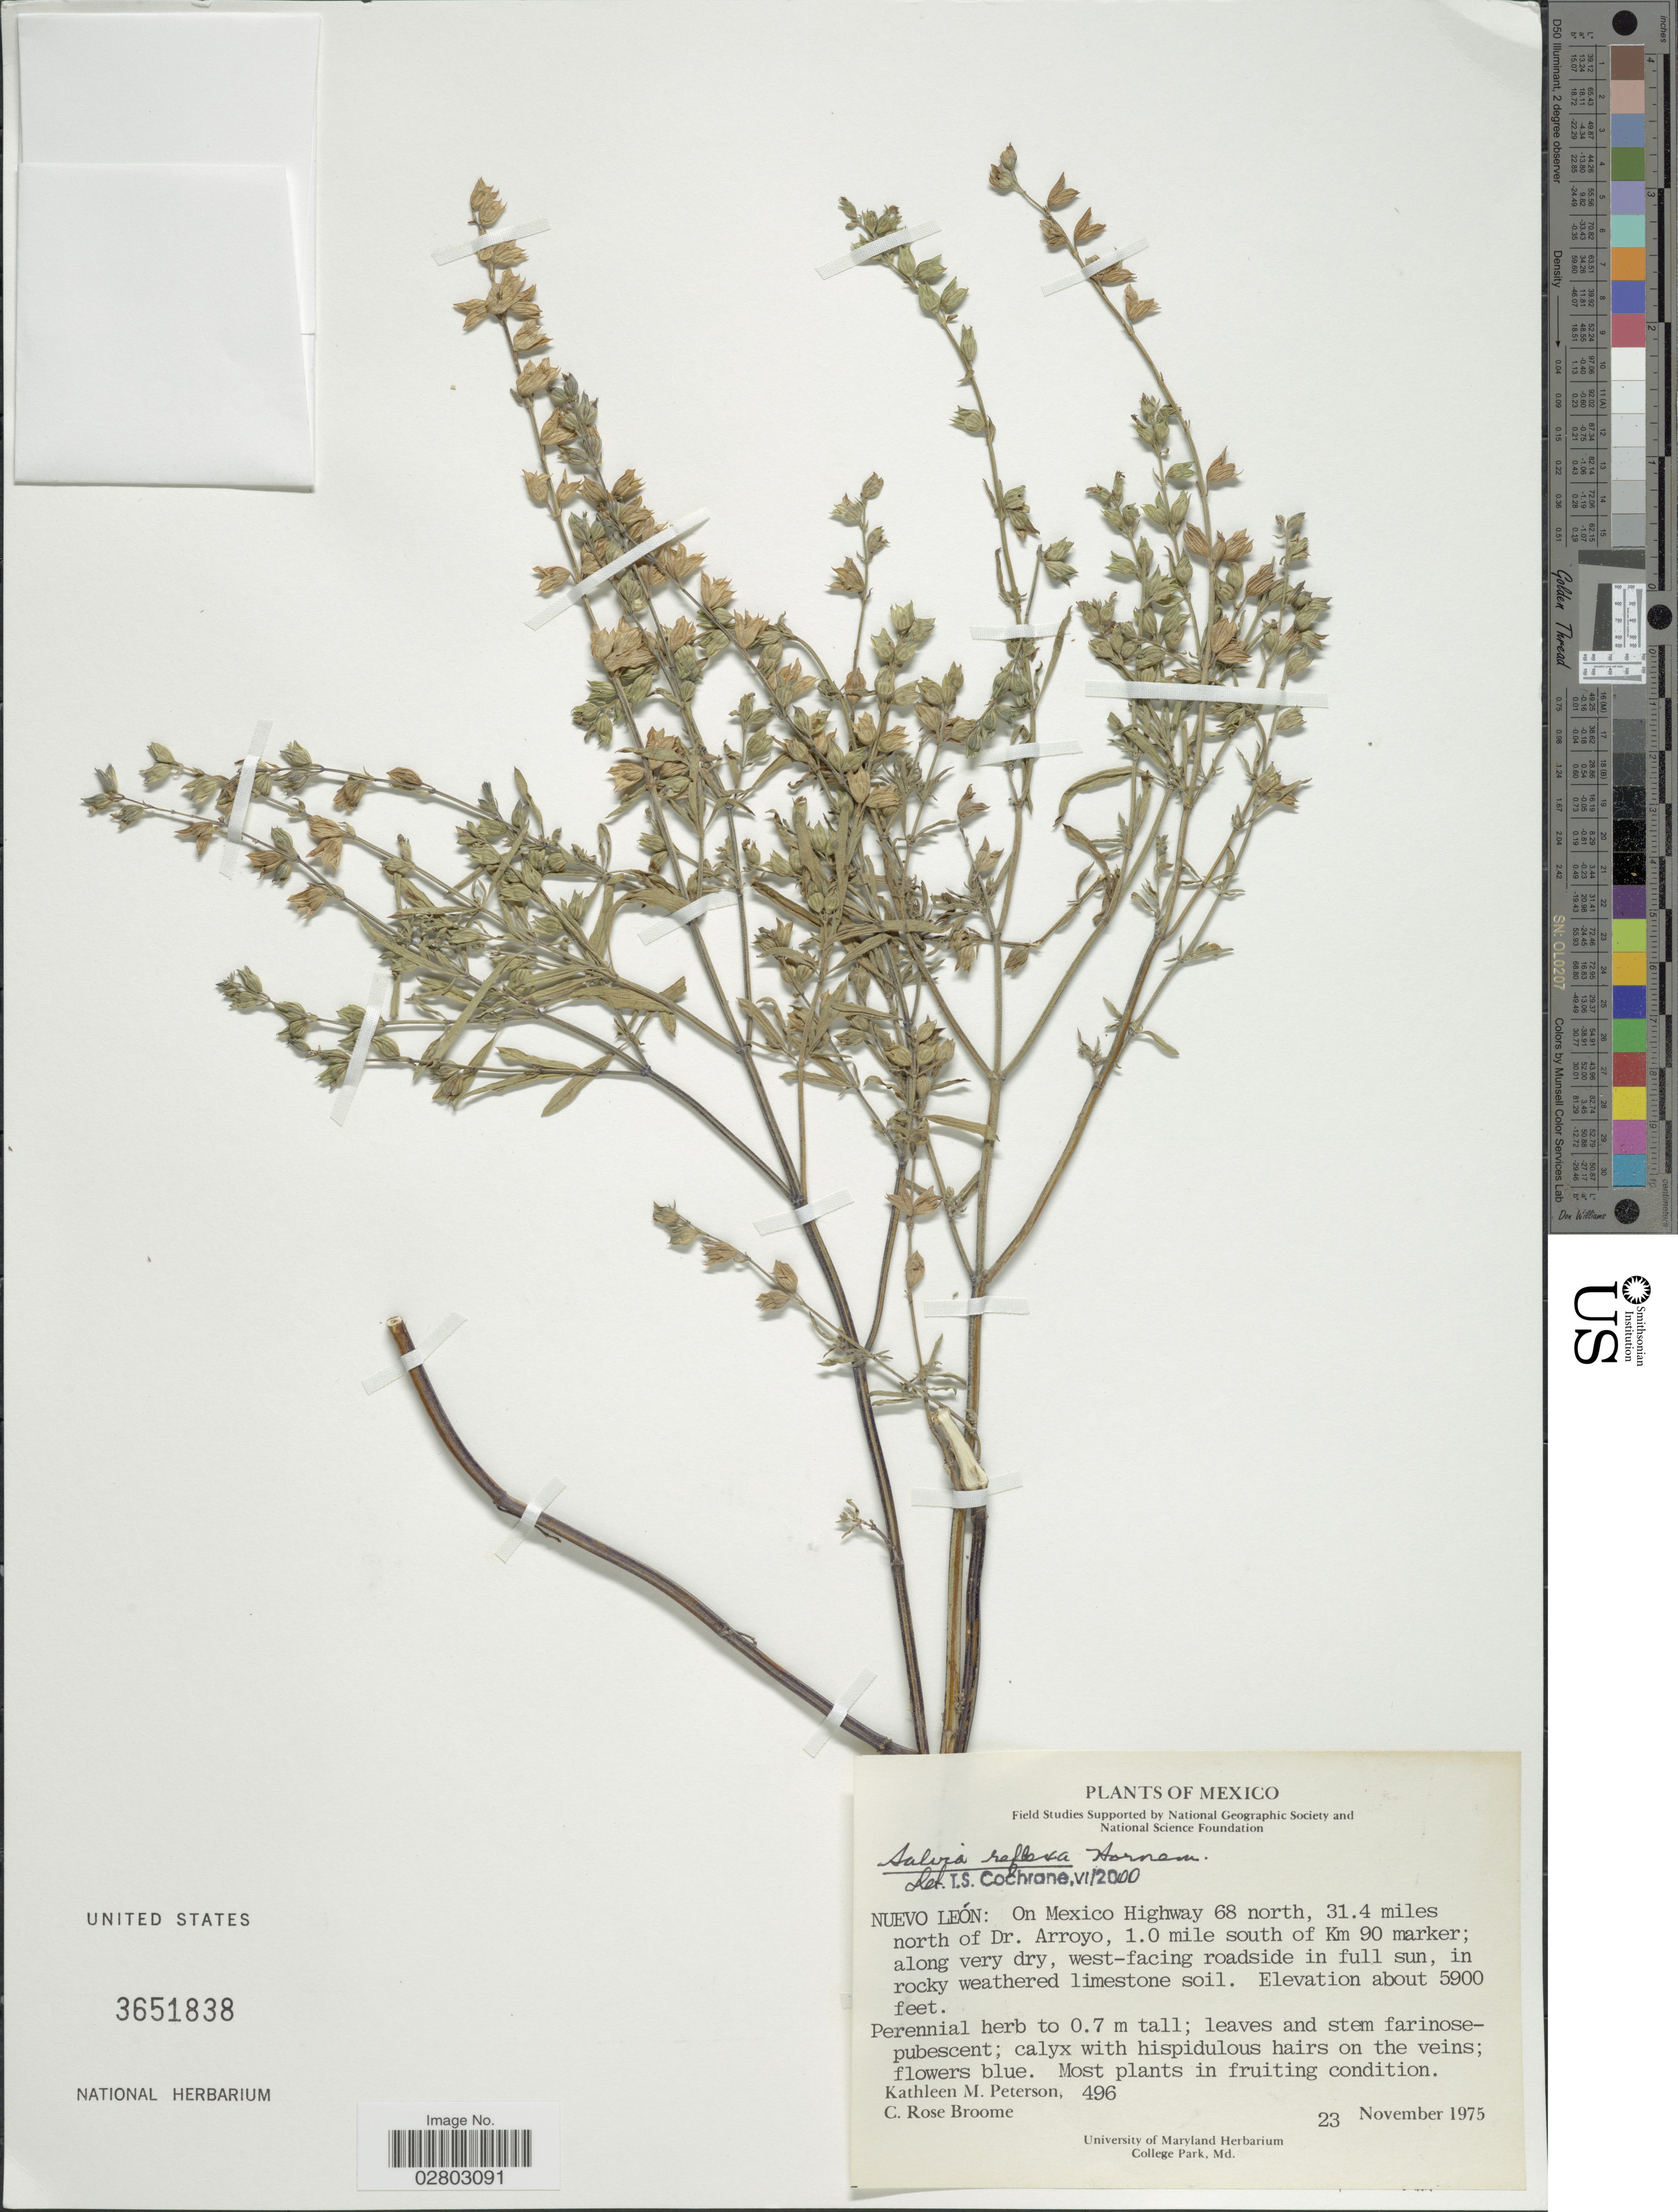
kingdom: Plantae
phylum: Tracheophyta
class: Magnoliopsida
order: Lamiales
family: Lamiaceae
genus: Salvia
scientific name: Salvia reflexa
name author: Hornem.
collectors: K. Peterson & C. R. Broome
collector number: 496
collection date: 1975-11-23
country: Mexico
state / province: Nuevo León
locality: On Mexico Highway 68 north, 31.4 miles north of Dr. Arroyo, 1.0 mile south of Km 90 marker; along very dry, west-facing roadside in full sun.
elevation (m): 1798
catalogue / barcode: US 3651838